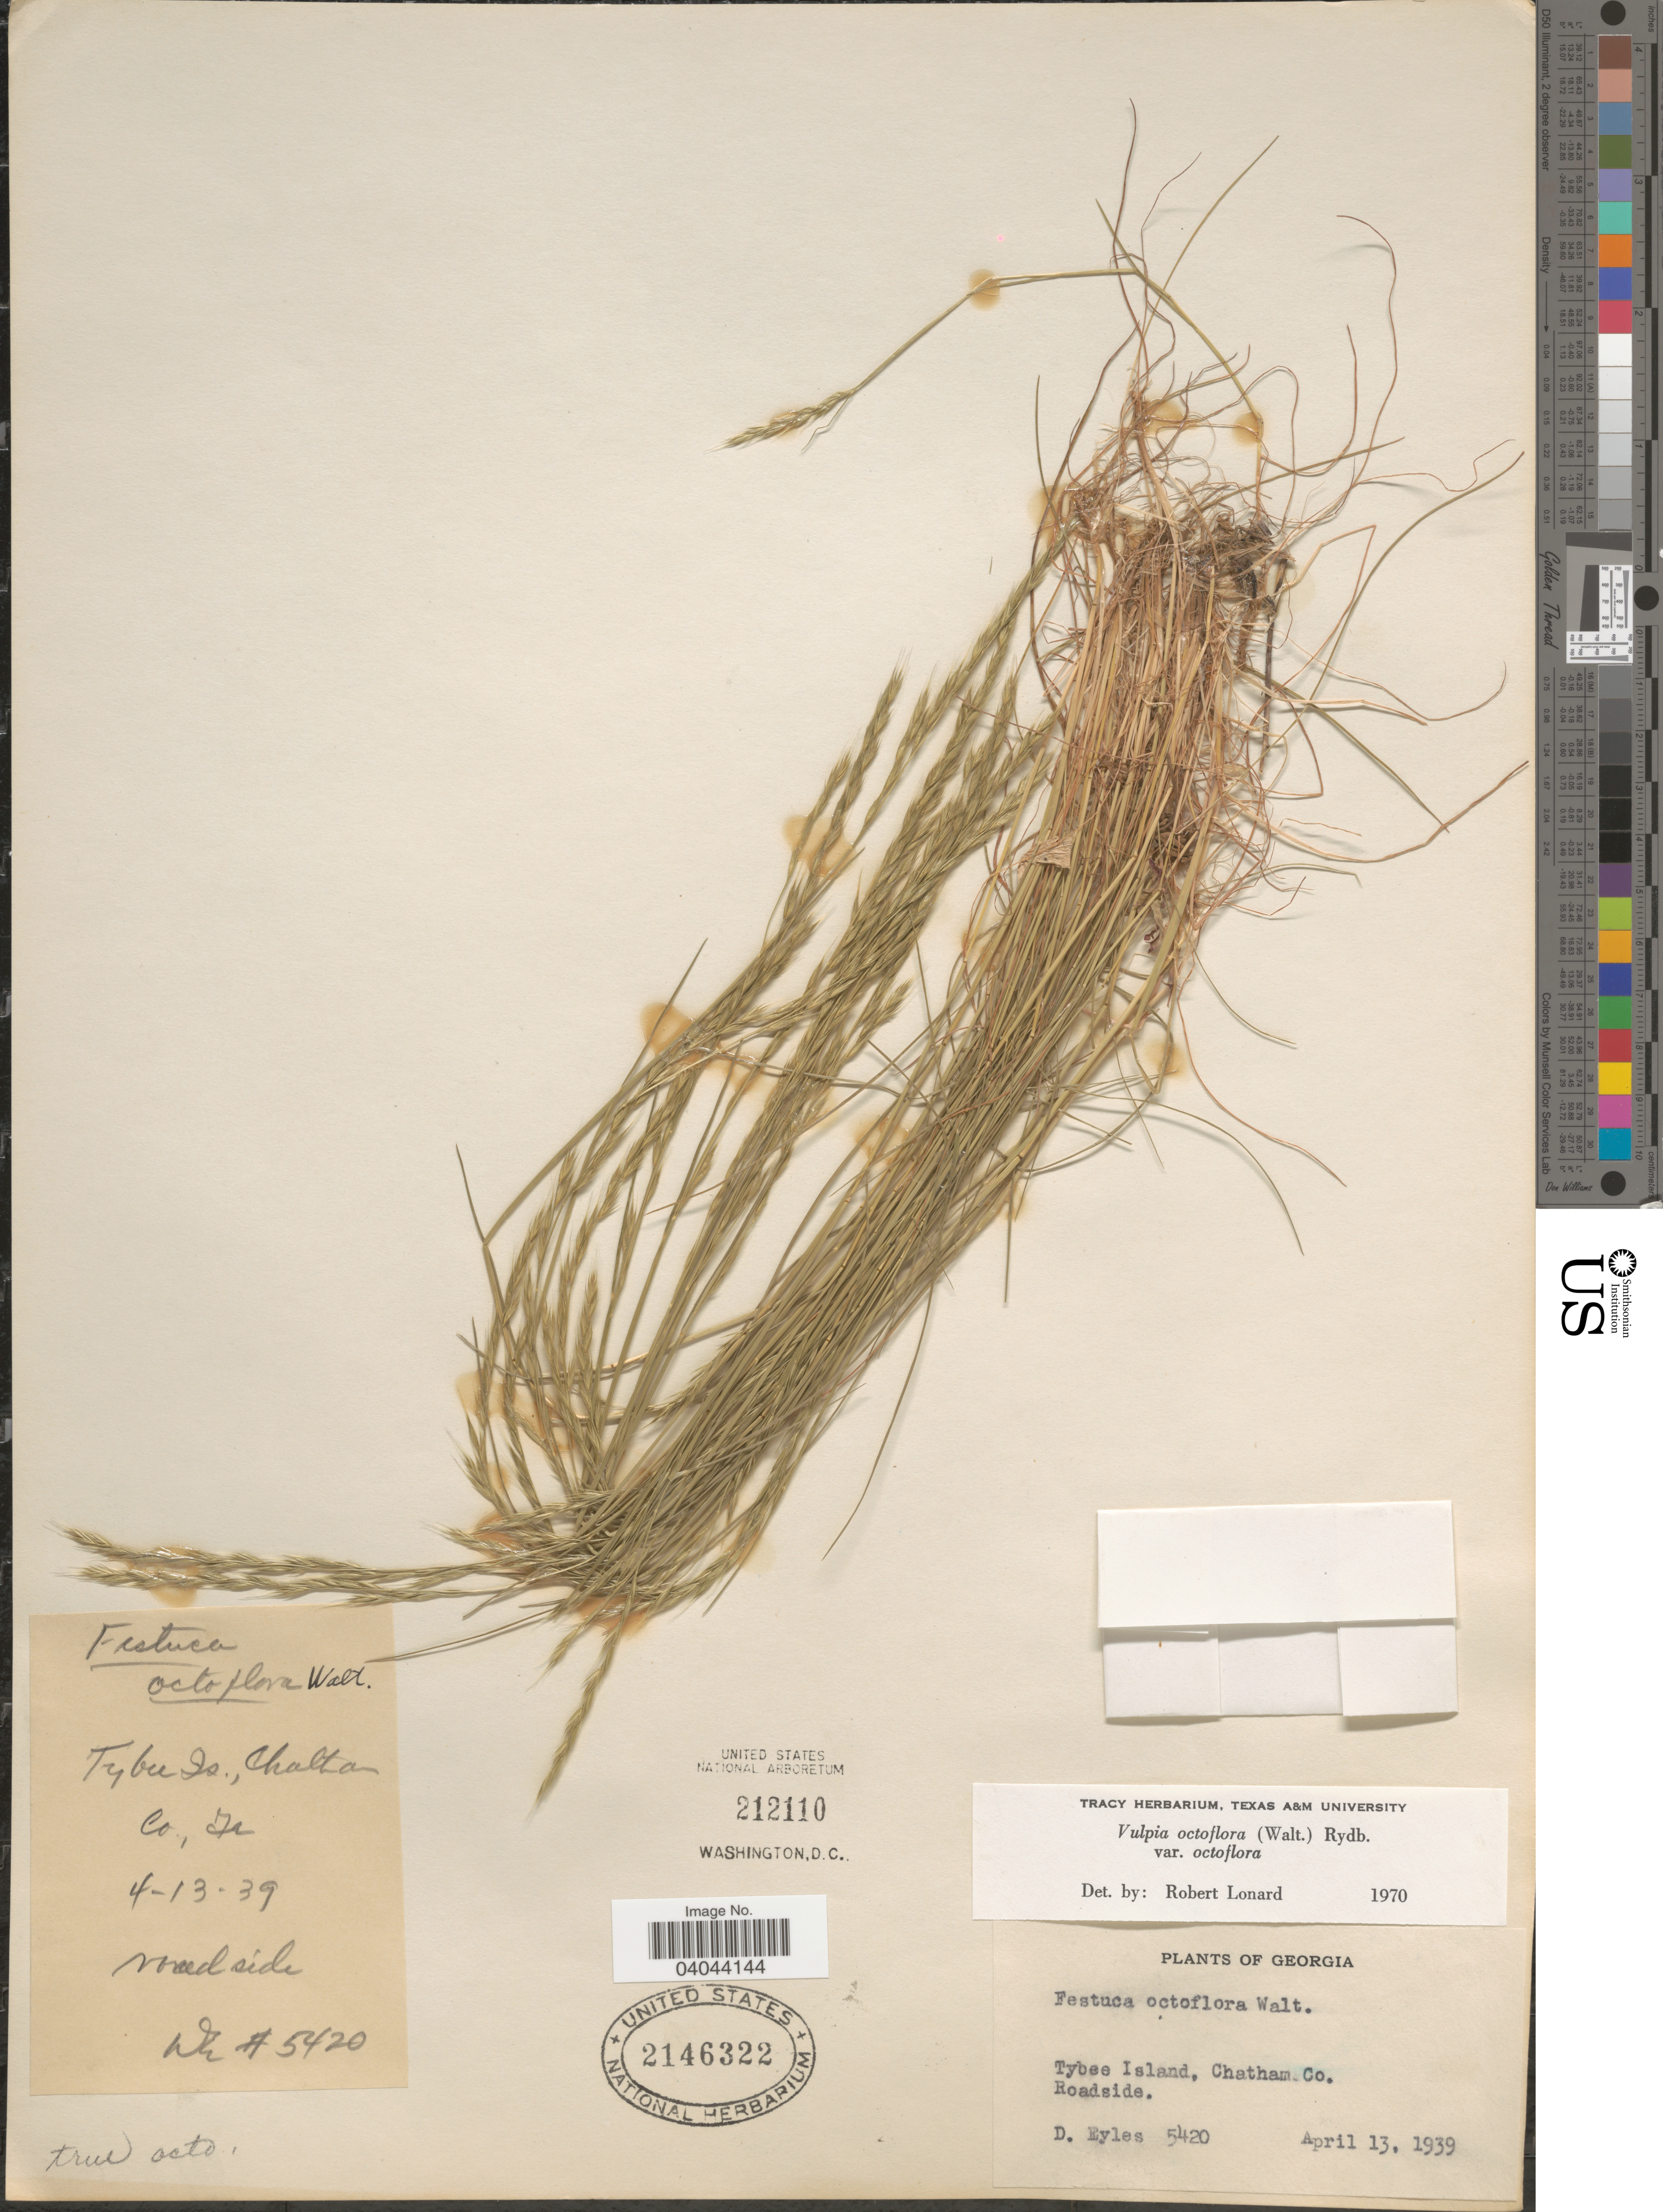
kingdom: Plantae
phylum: Tracheophyta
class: Liliopsida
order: Poales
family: Poaceae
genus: Festuca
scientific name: Festuca octoflora var. octoflora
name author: Walter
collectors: D. Eyles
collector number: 5420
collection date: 1939-04-13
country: United States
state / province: Georgia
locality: Tybee Island, Chatham Co.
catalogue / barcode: US 2146322